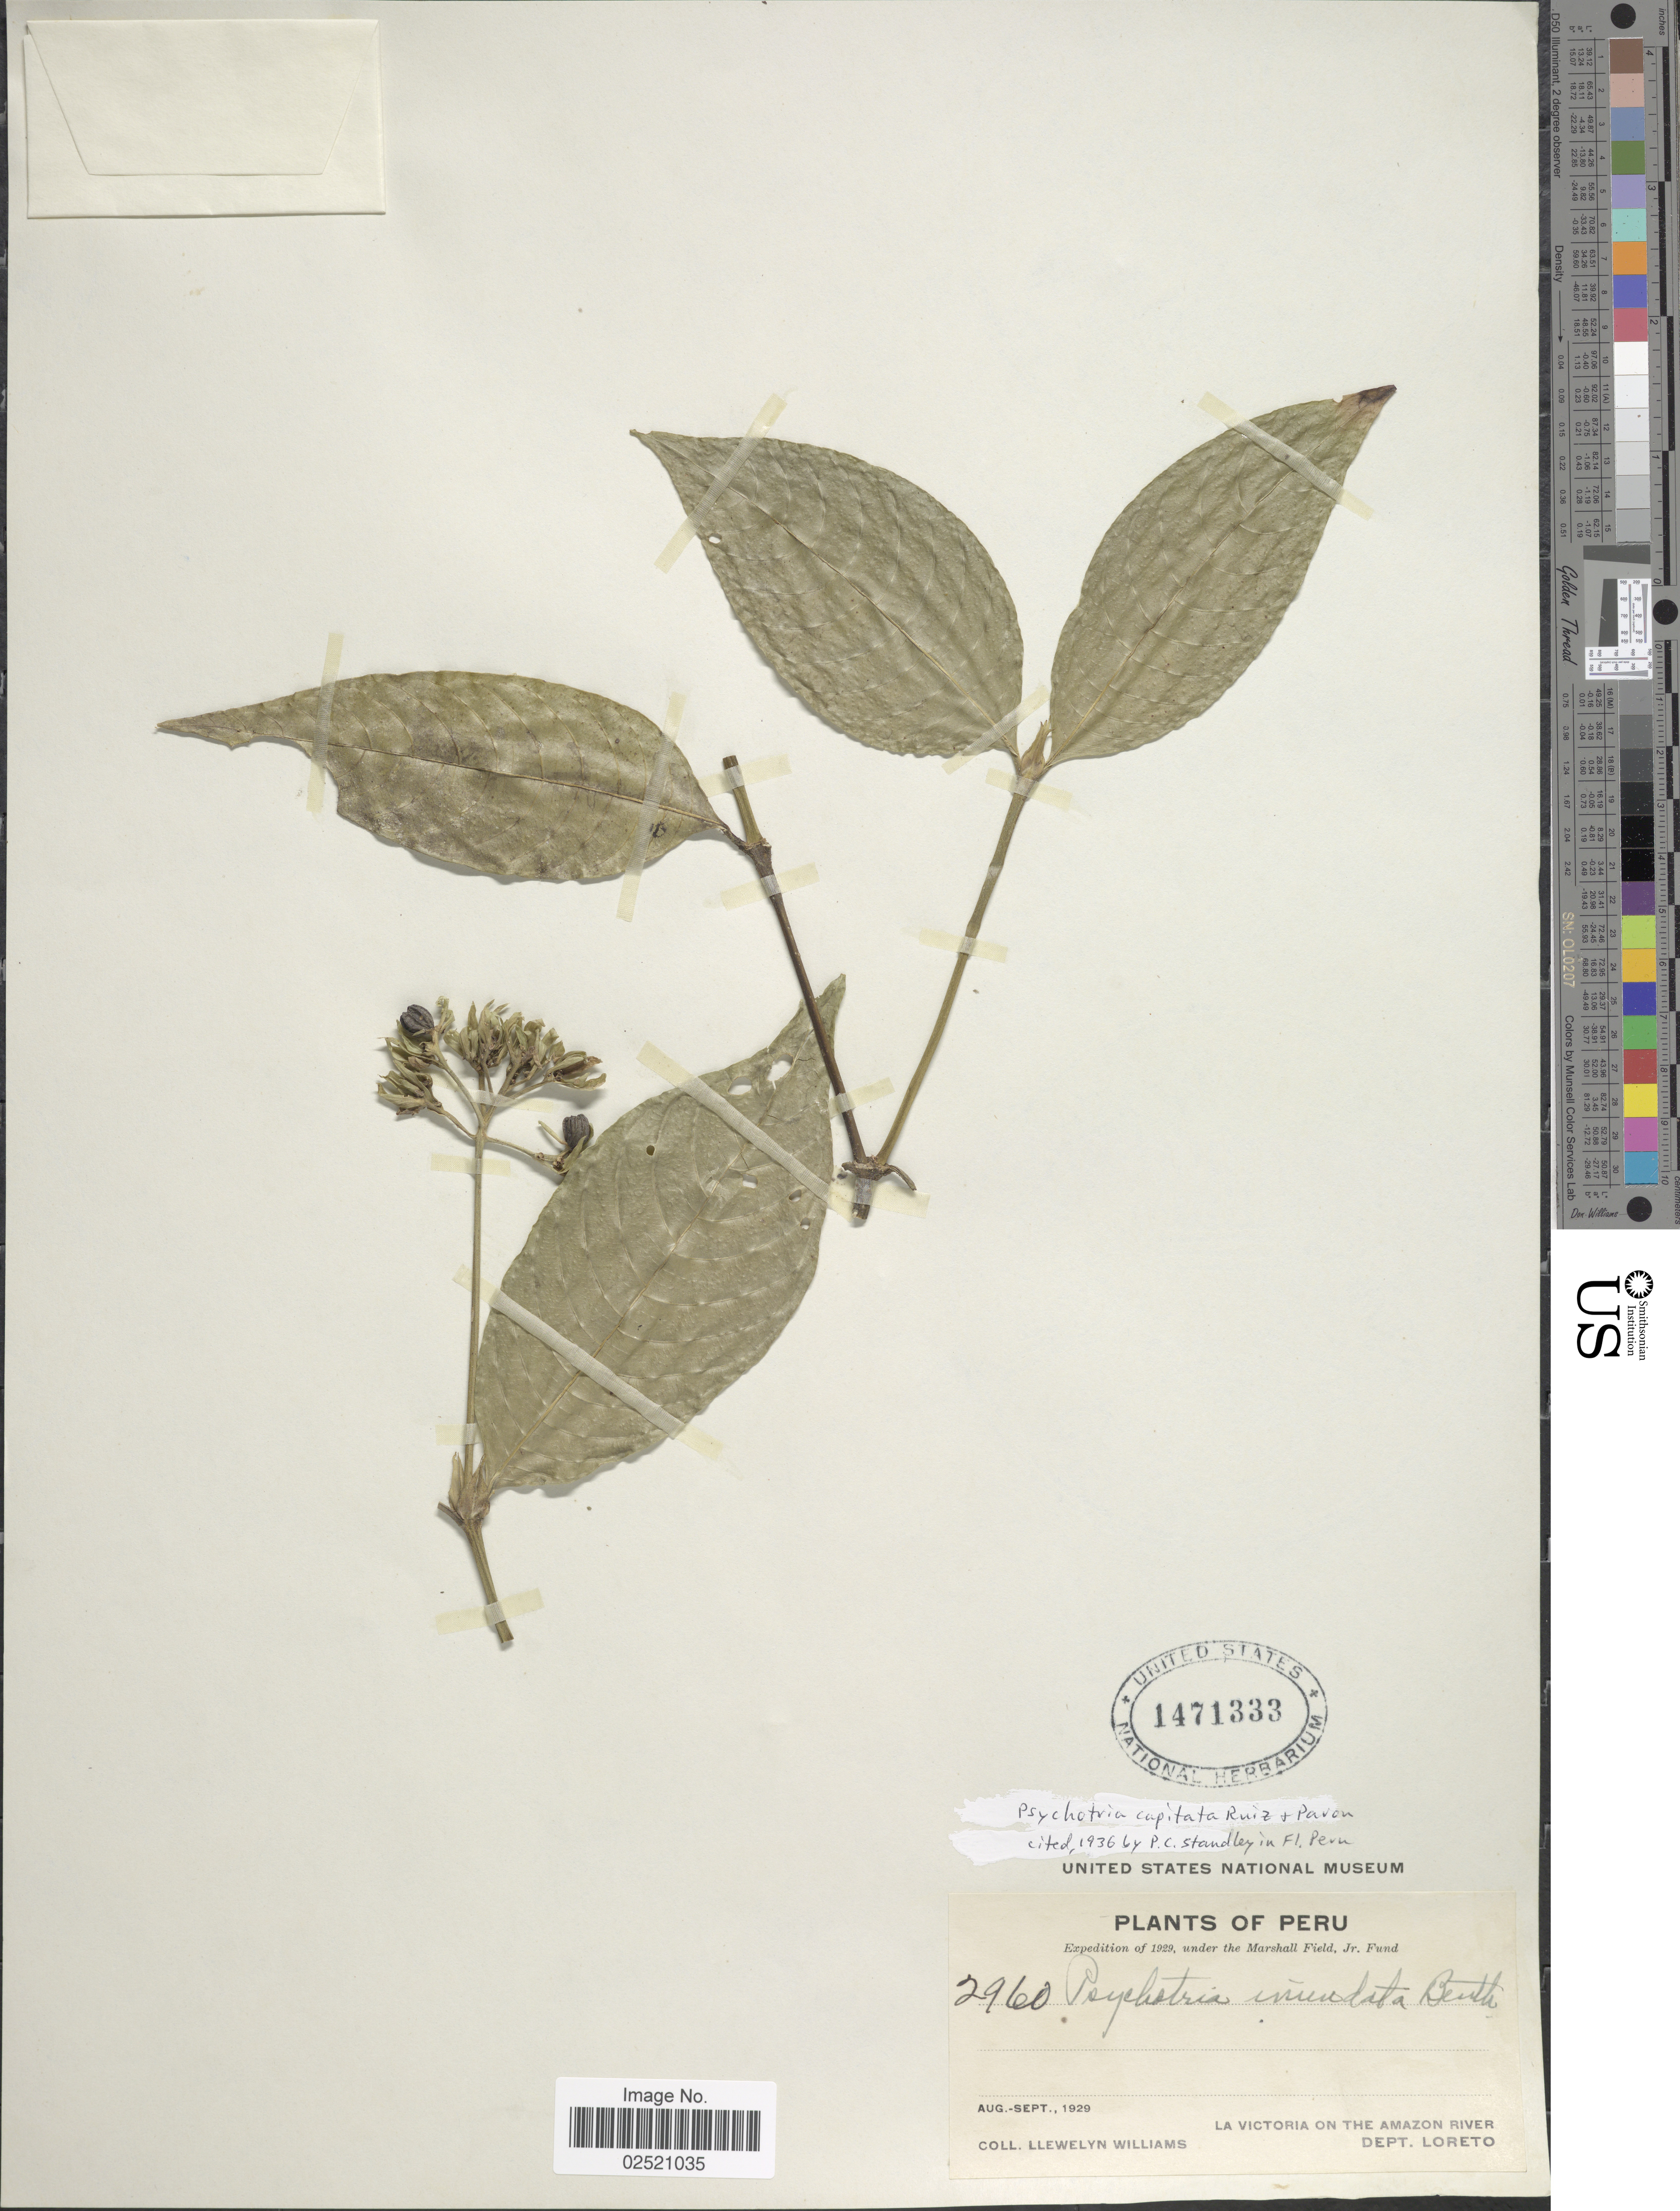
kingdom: Plantae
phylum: Tracheophyta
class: Magnoliopsida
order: Gentianales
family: Rubiaceae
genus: Psychotria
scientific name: Psychotria capitata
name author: Ruiz & Pav.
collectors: Ll. Williams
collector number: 2960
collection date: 1929-08/1929-09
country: Peru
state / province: Loreto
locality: La Victoria on the Amazon River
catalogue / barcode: US 1471333